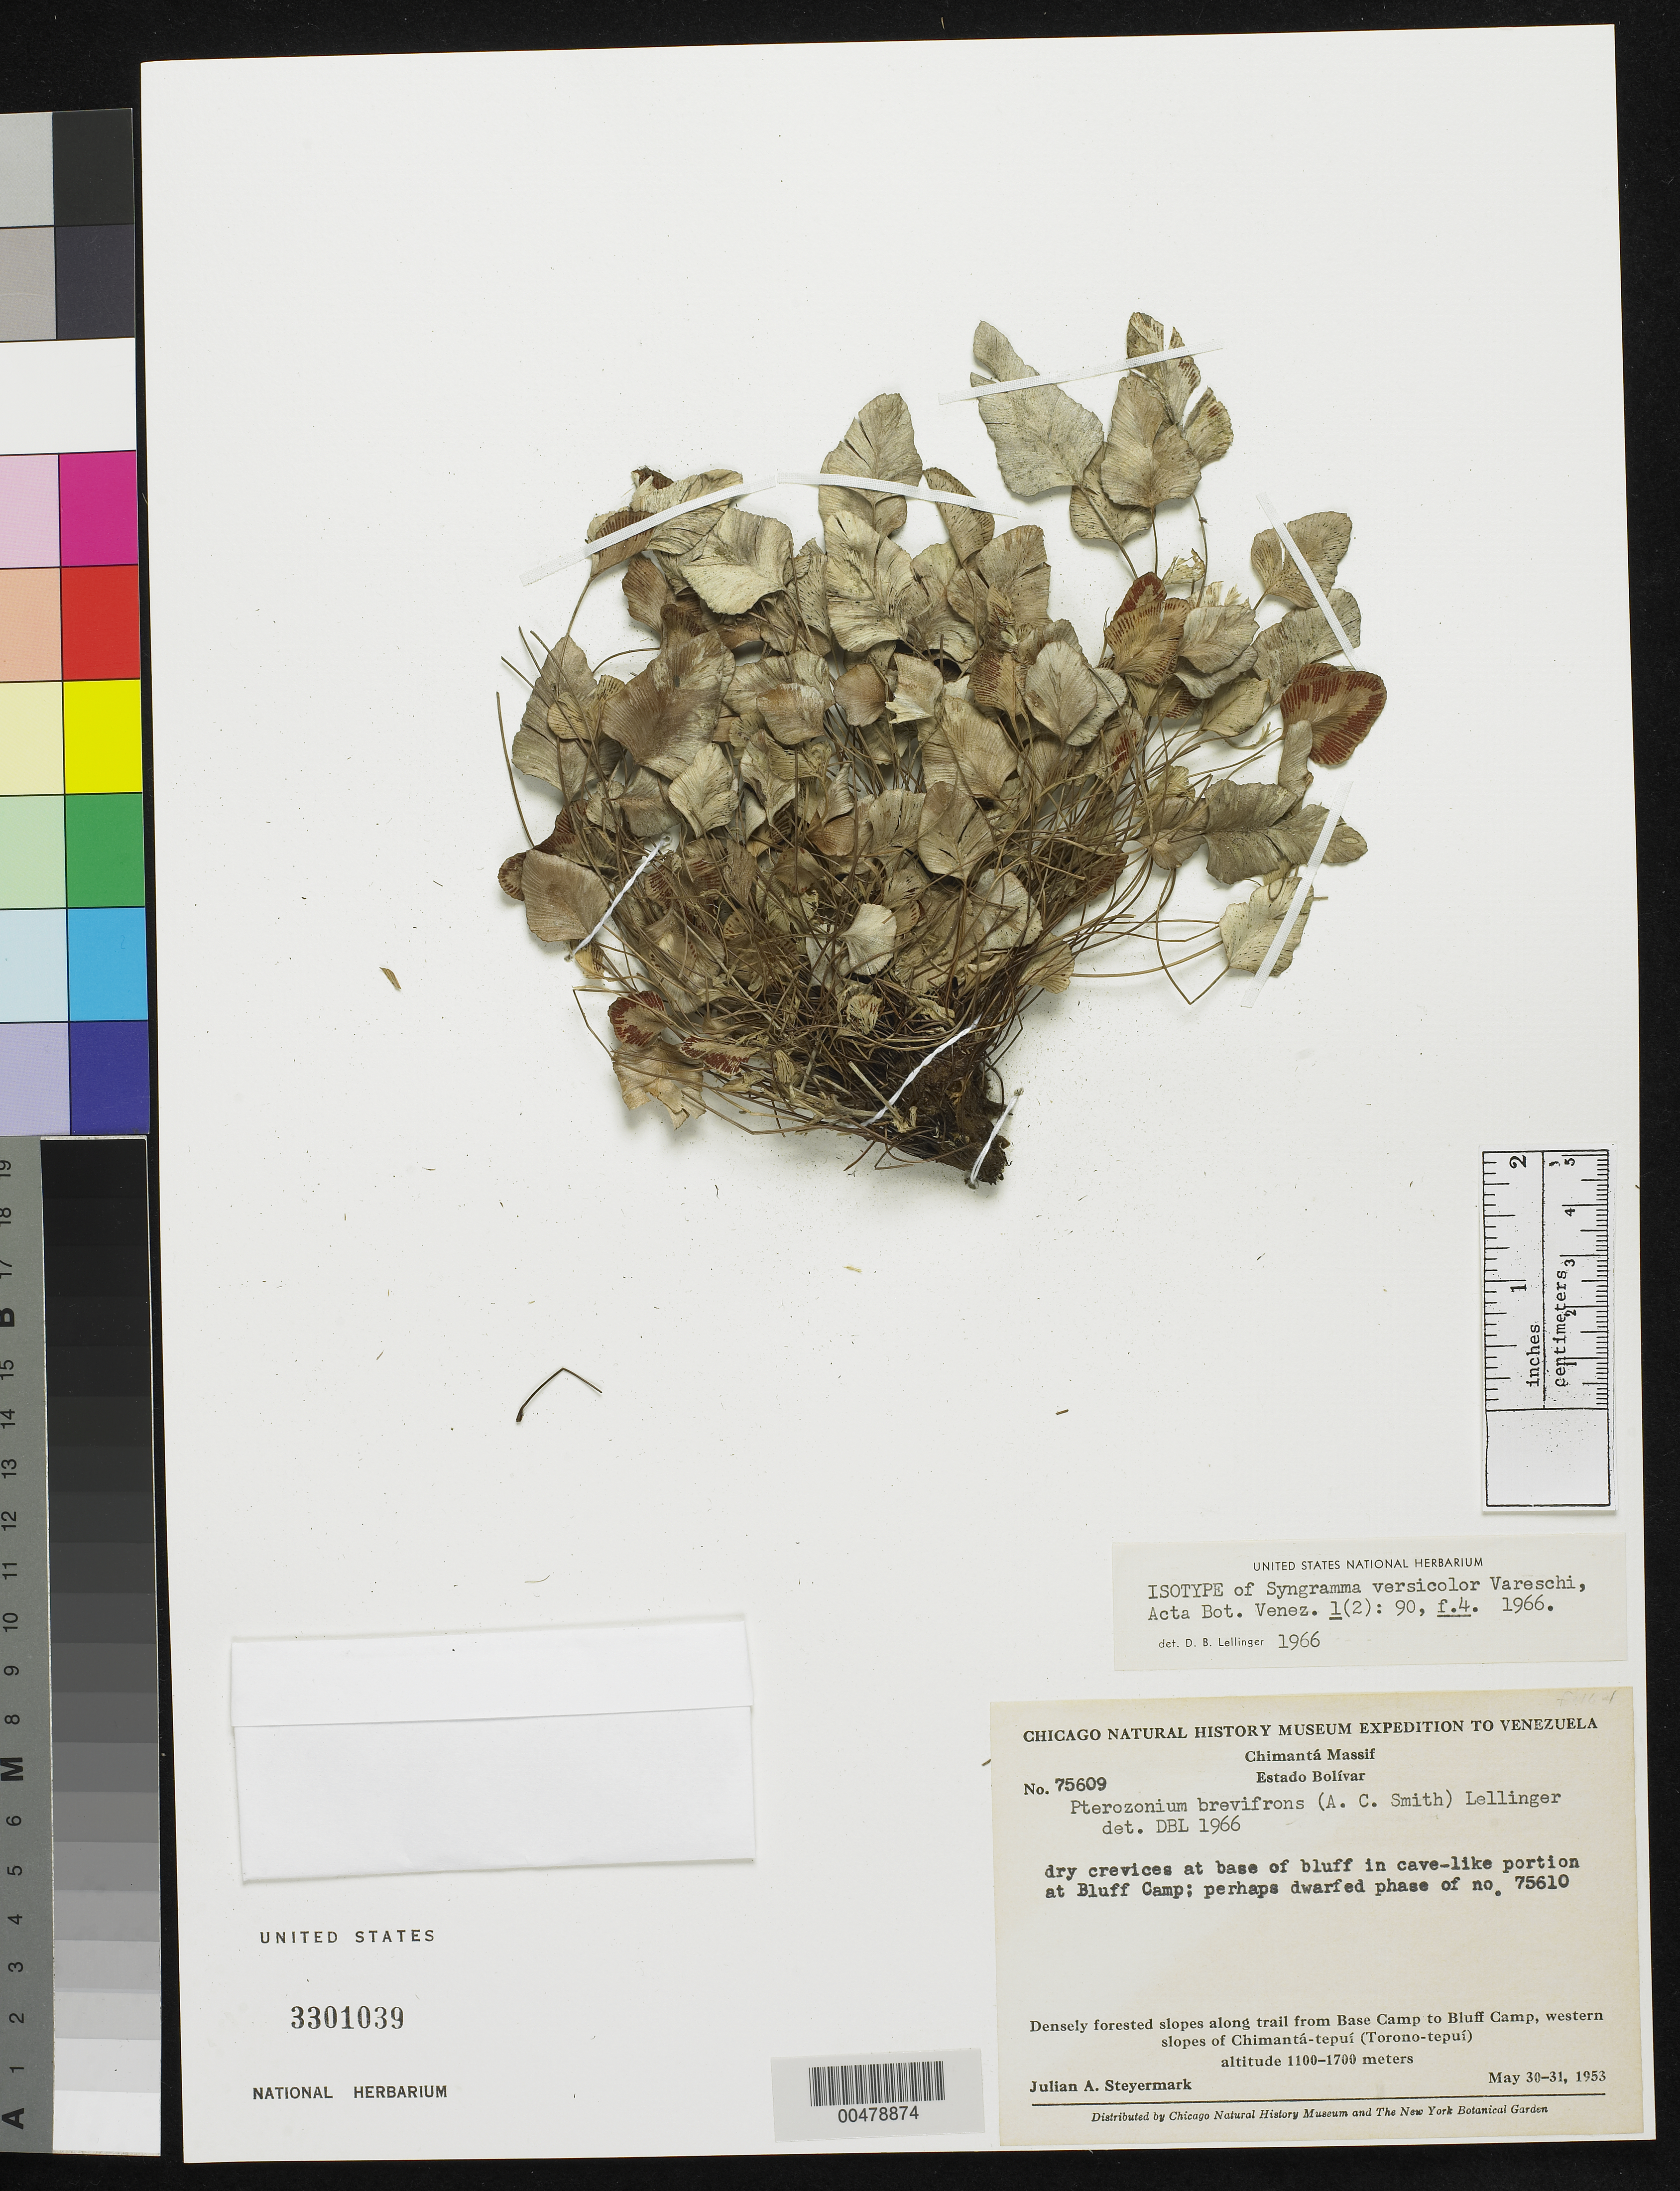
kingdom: Plantae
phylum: Tracheophyta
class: Polypodiopsida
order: Polypodiales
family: Pteridaceae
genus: Syngramma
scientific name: Syngramma versicolor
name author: Vareschi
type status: Isotype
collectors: J. Steyermark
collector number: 75609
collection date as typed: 30 Mar 1953 to 31 Mar 1953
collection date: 1953-03-30/1953-03-31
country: Venezuela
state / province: Bolivar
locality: Chimanta Massif, slopes along trail from base camp to bluff camp, western slopes of Chimanta-tepui (Toronto-tepui).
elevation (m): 1100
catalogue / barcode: US 3301039